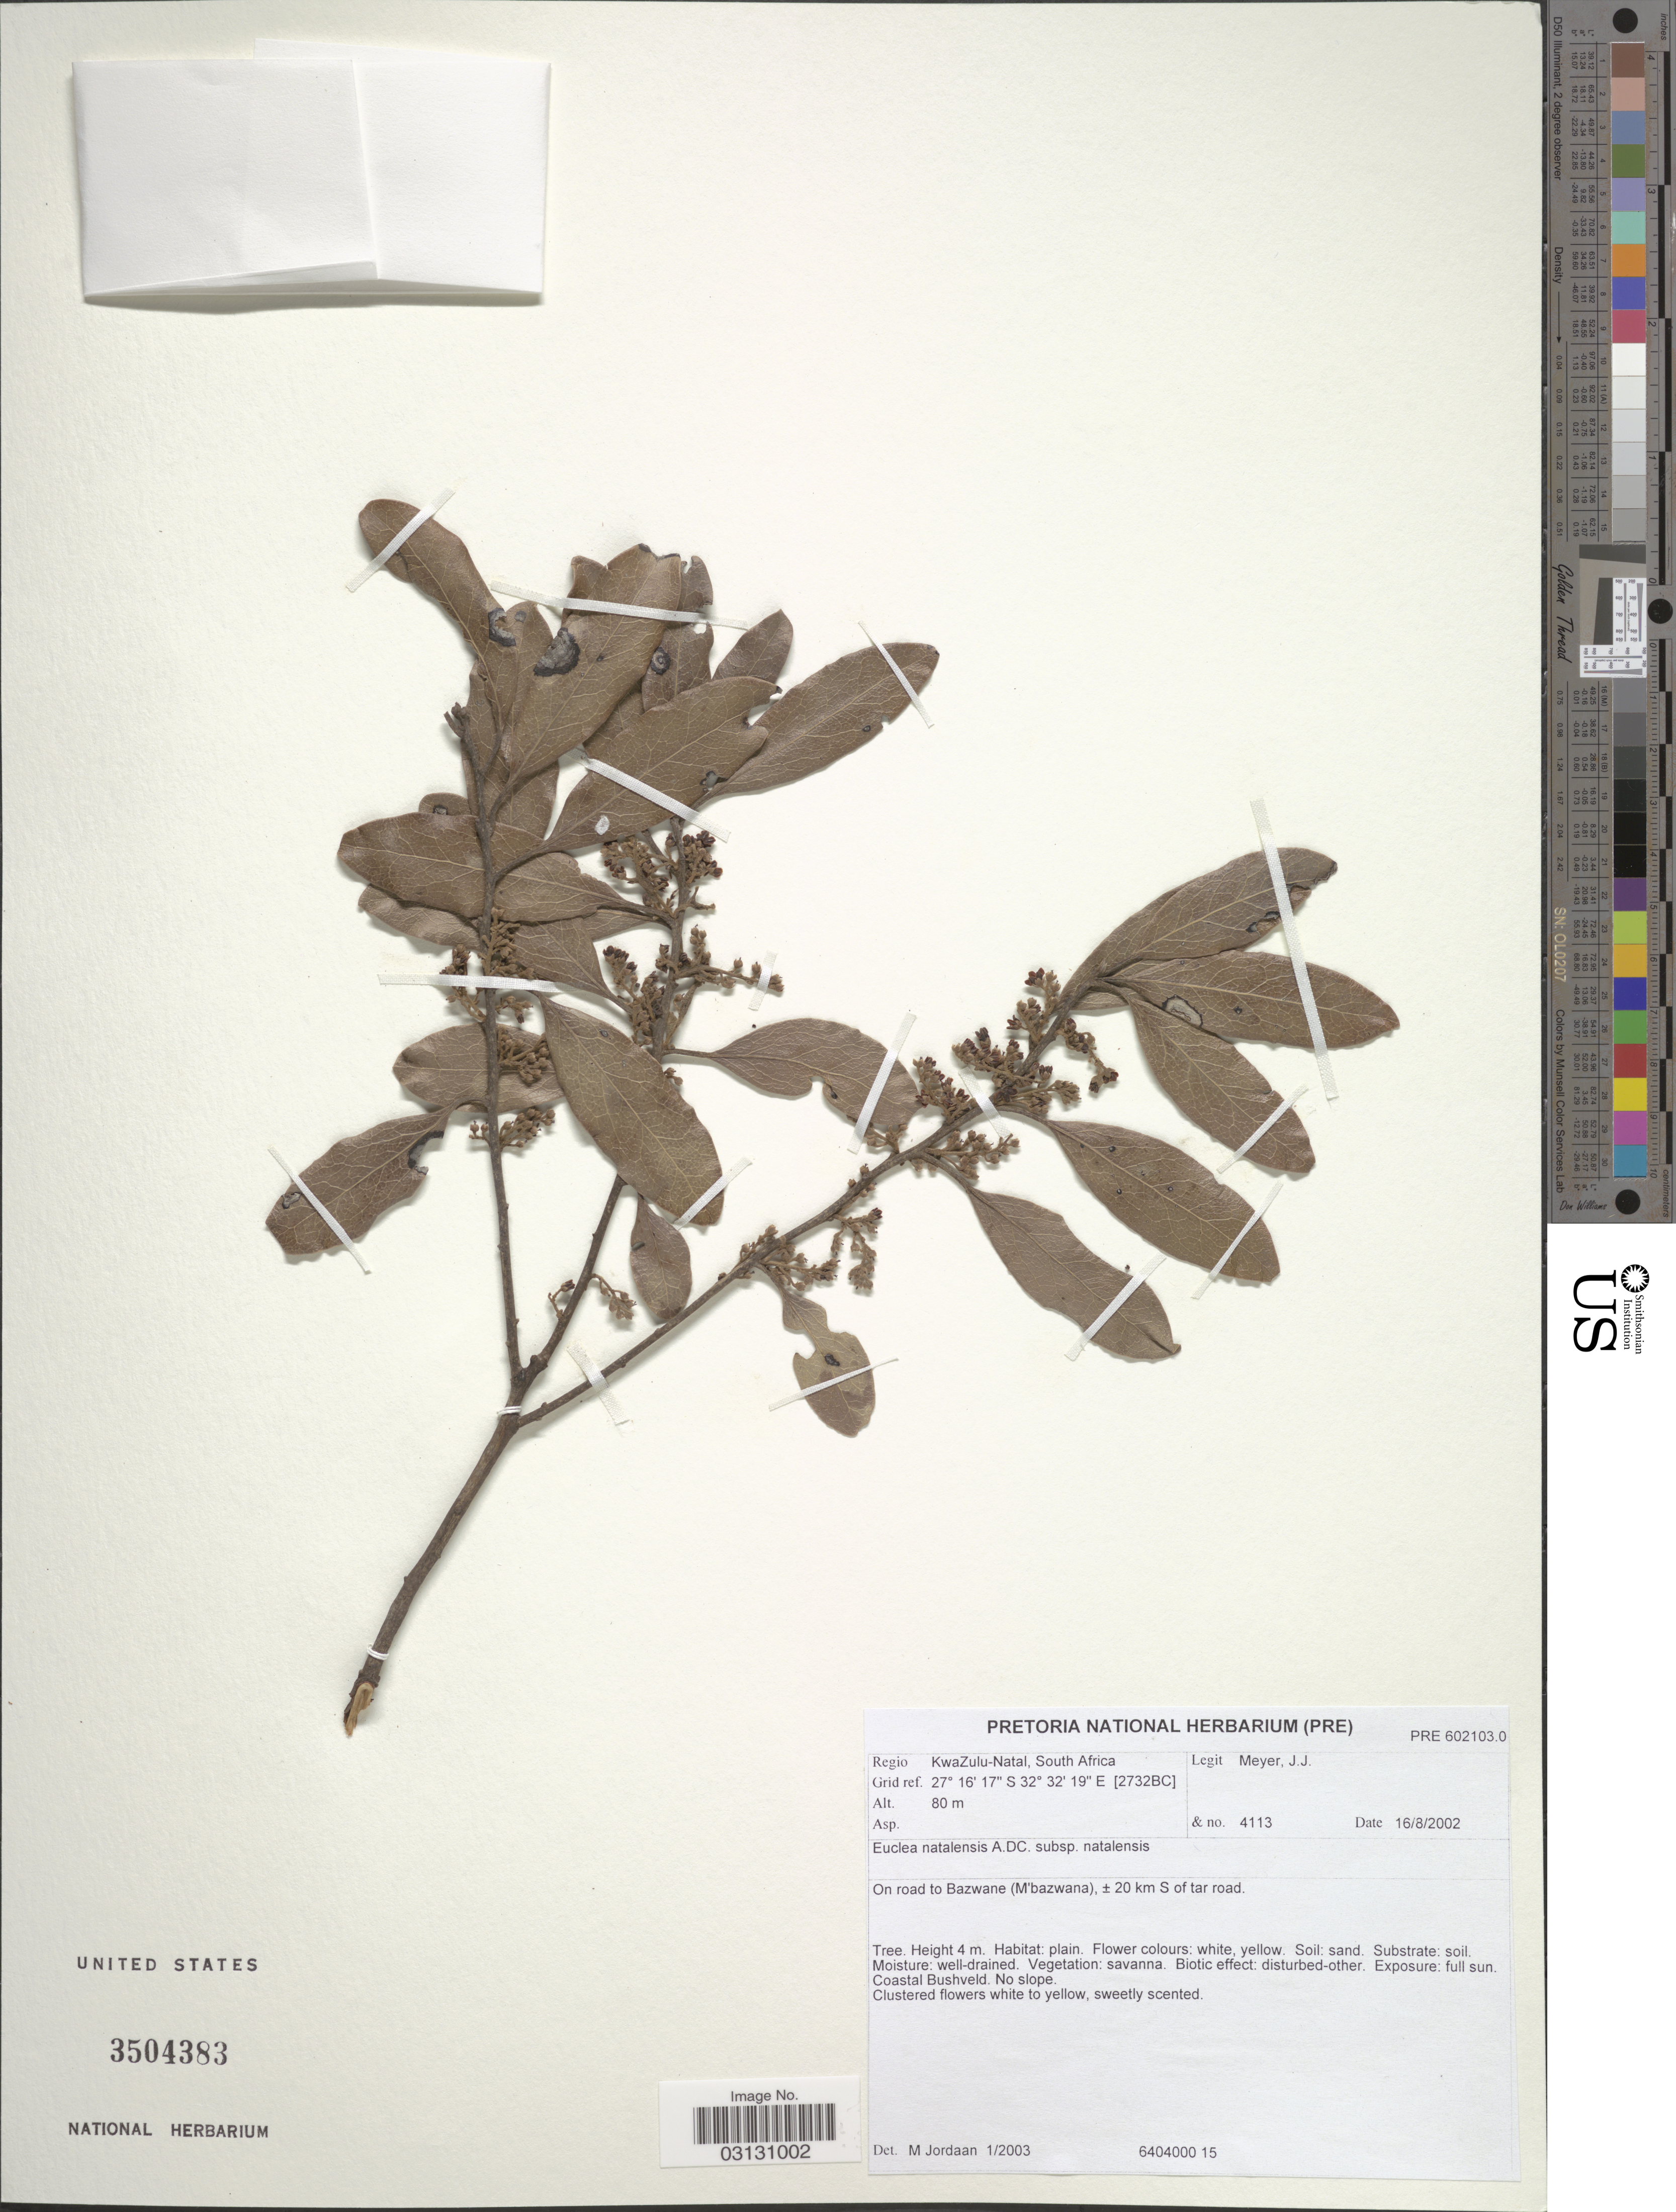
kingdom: Plantae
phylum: Tracheophyta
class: Magnoliopsida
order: Ericales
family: Ebenaceae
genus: Euclea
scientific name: Euclea natalensis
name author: A. DC.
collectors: J. Meyer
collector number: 4113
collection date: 2002-08-16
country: South Africa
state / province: KwaZulu-Natal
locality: Regio KwaZulu-Natal, South Africa, Grid. ref. [2732BC], On road to Bazwane (M'bazwana), ± 20 km S of tar road.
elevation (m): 80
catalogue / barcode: US 3504383